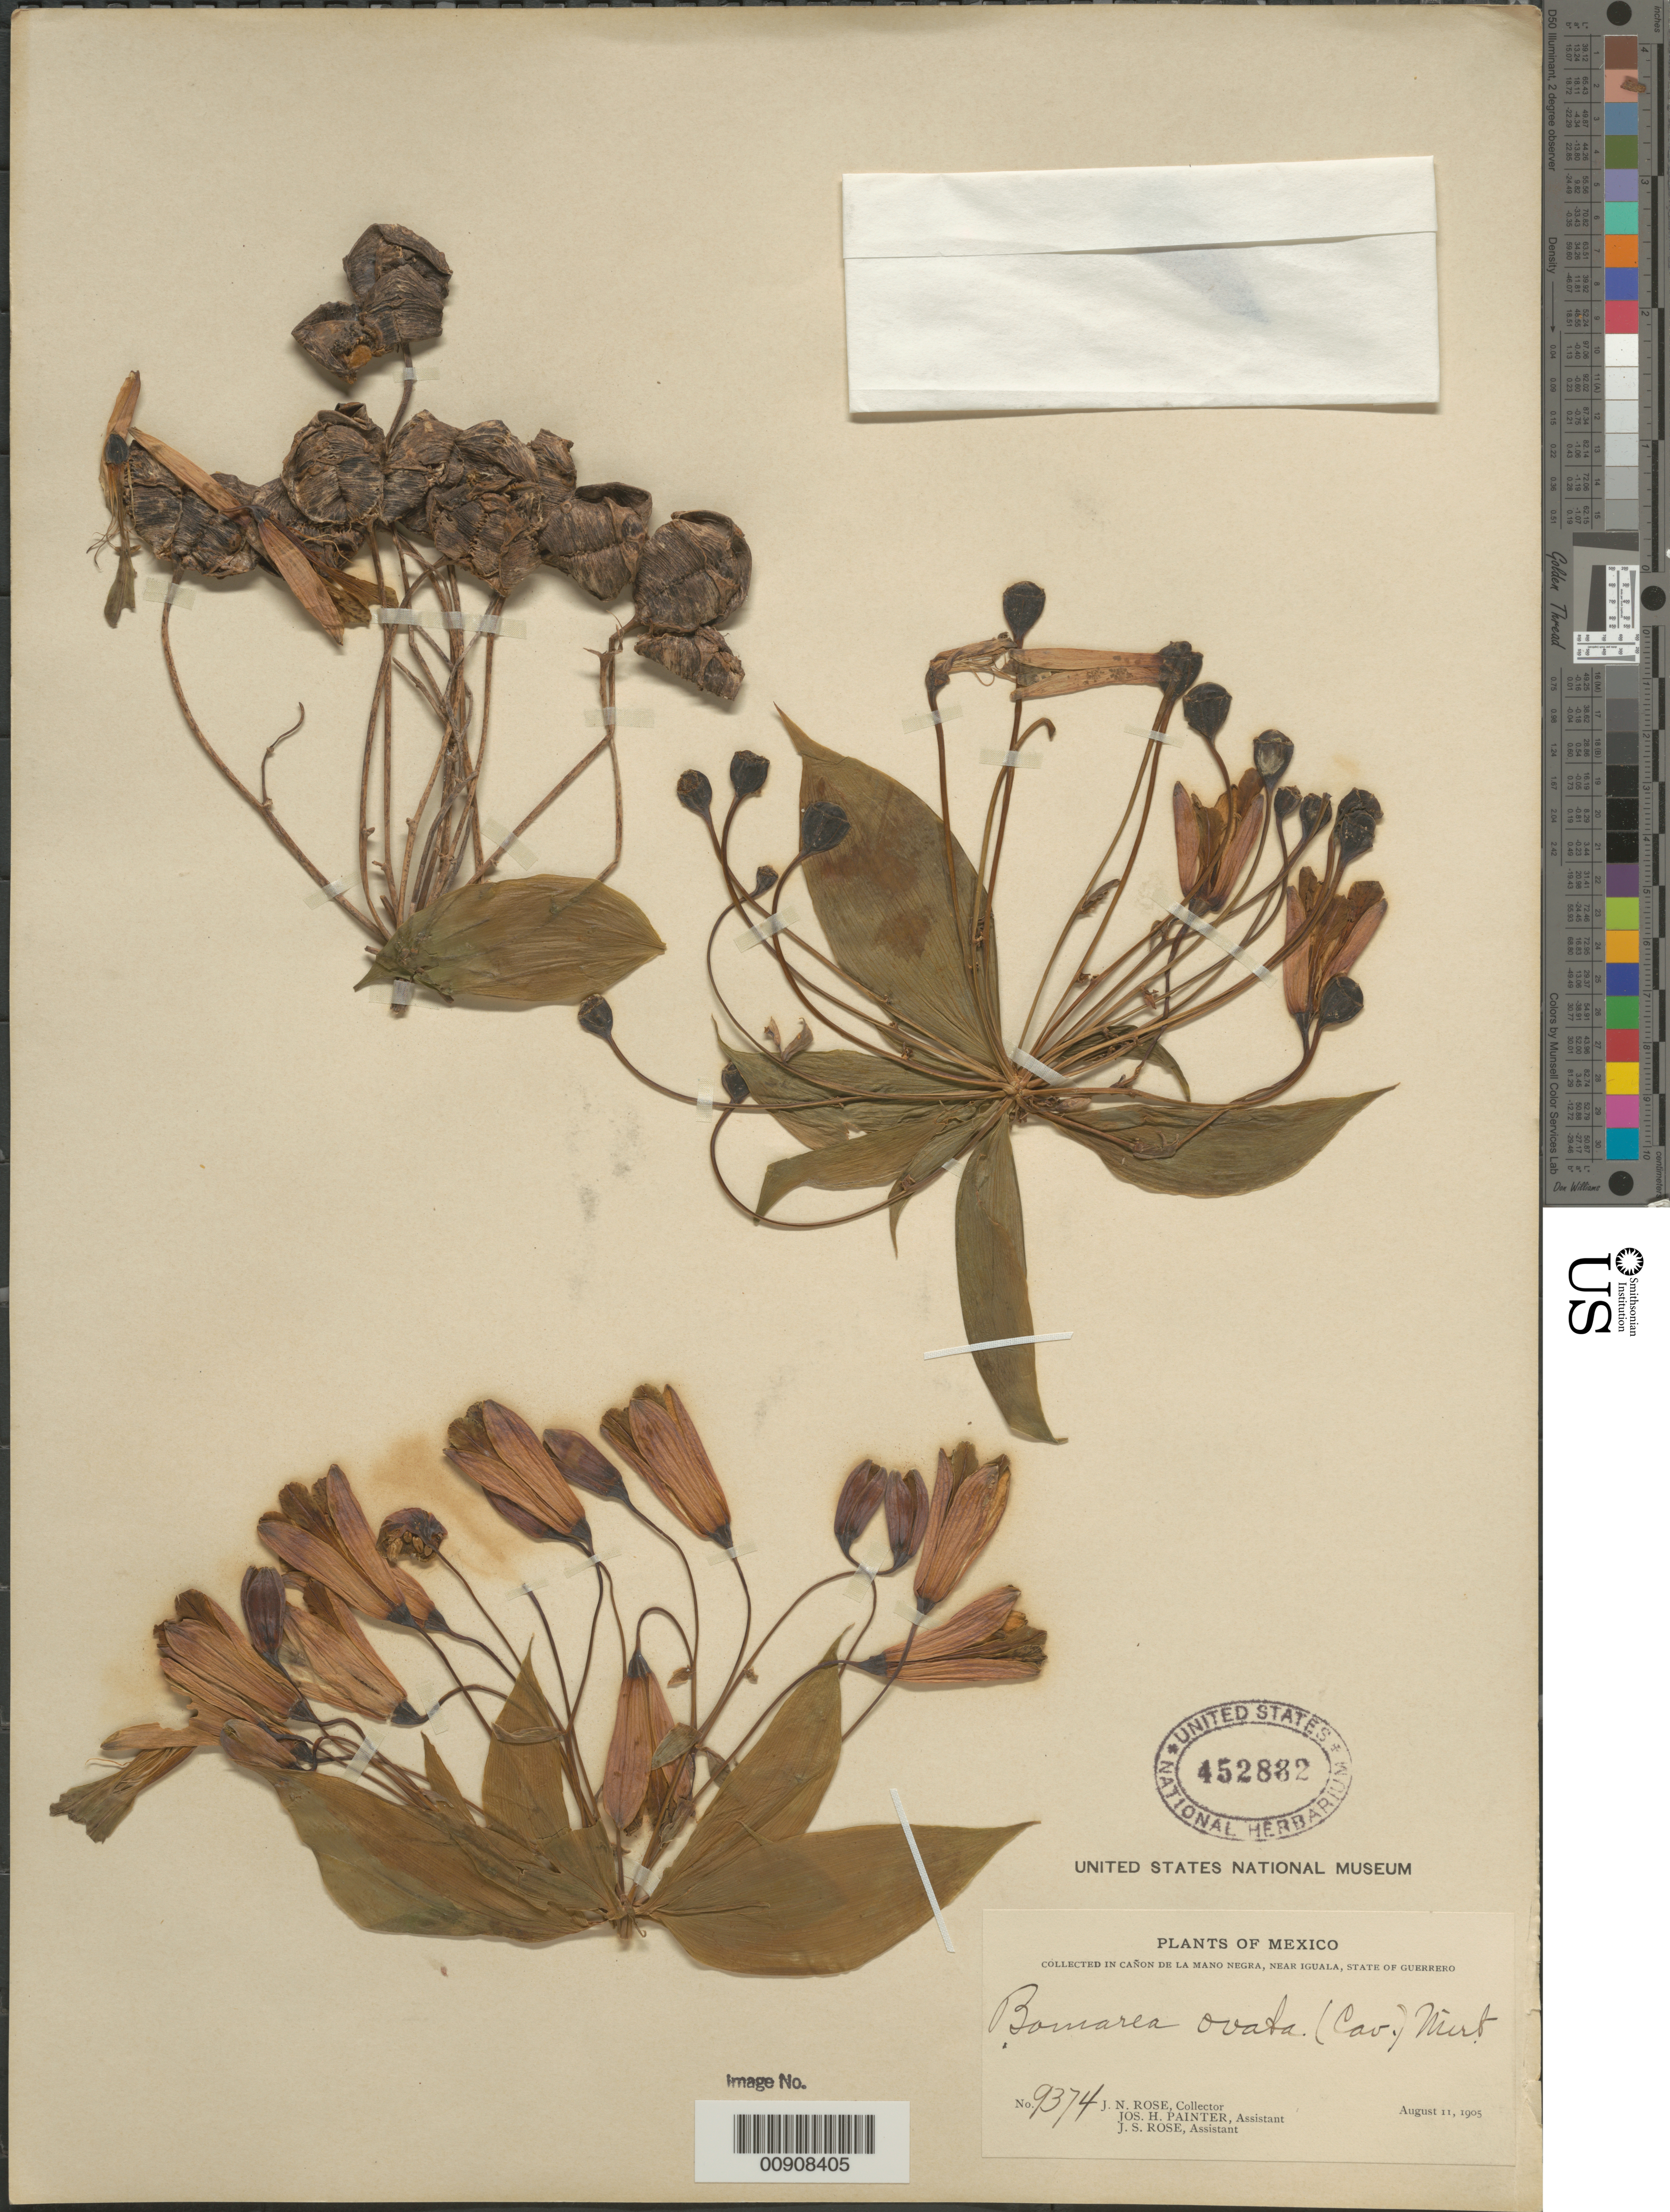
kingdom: Plantae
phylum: Tracheophyta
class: Liliopsida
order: Liliales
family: Alstroemeriaceae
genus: Bomarea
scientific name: Bomarea ovata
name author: (Cav.) Mirb.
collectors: J. N. Rose, J. H. Painter & J. S. Rose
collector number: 9374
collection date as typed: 11 Aug 1905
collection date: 1905-08-11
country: Mexico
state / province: Guerrero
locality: Cañon de la Mano Negra, near Iguala, State of Guerrero.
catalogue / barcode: US 452882